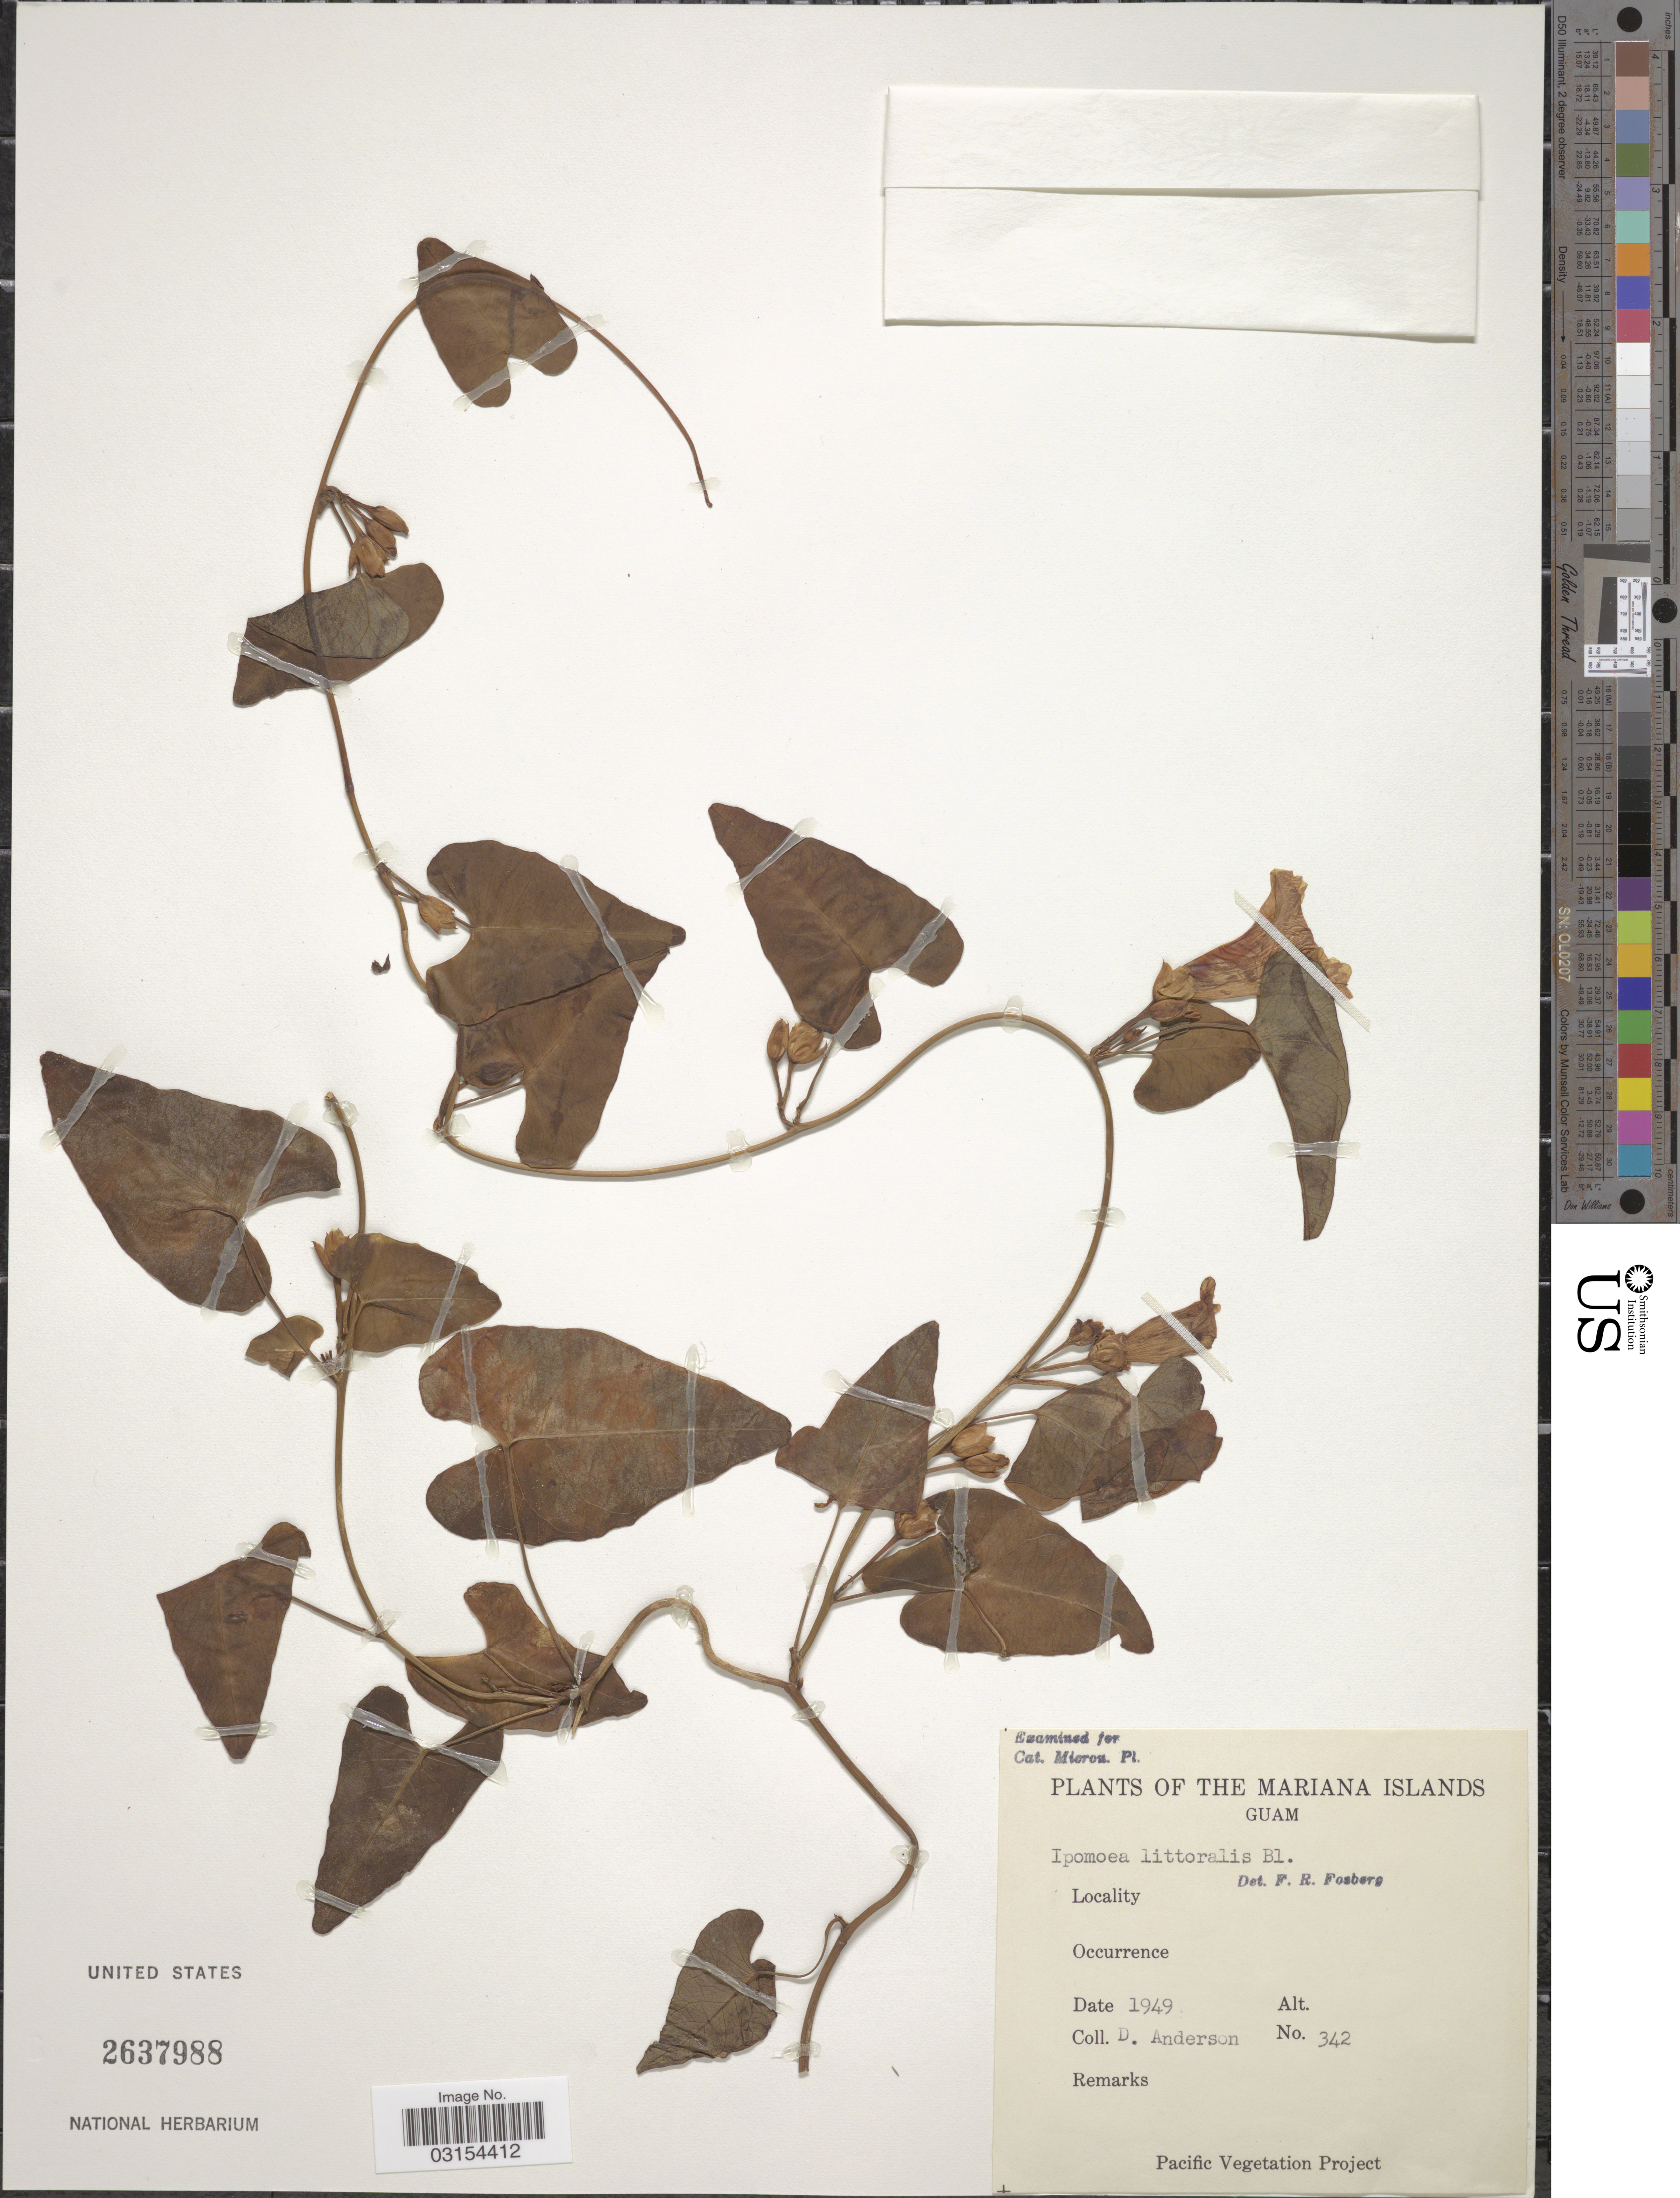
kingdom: Plantae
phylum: Tracheophyta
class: Magnoliopsida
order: Solanales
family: Convolvulaceae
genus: Ipomoea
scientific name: Ipomoea littoralis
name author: Blume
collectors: D. Anderson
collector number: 342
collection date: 1949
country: Guam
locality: The Mariana Islands.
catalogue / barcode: US 2637988